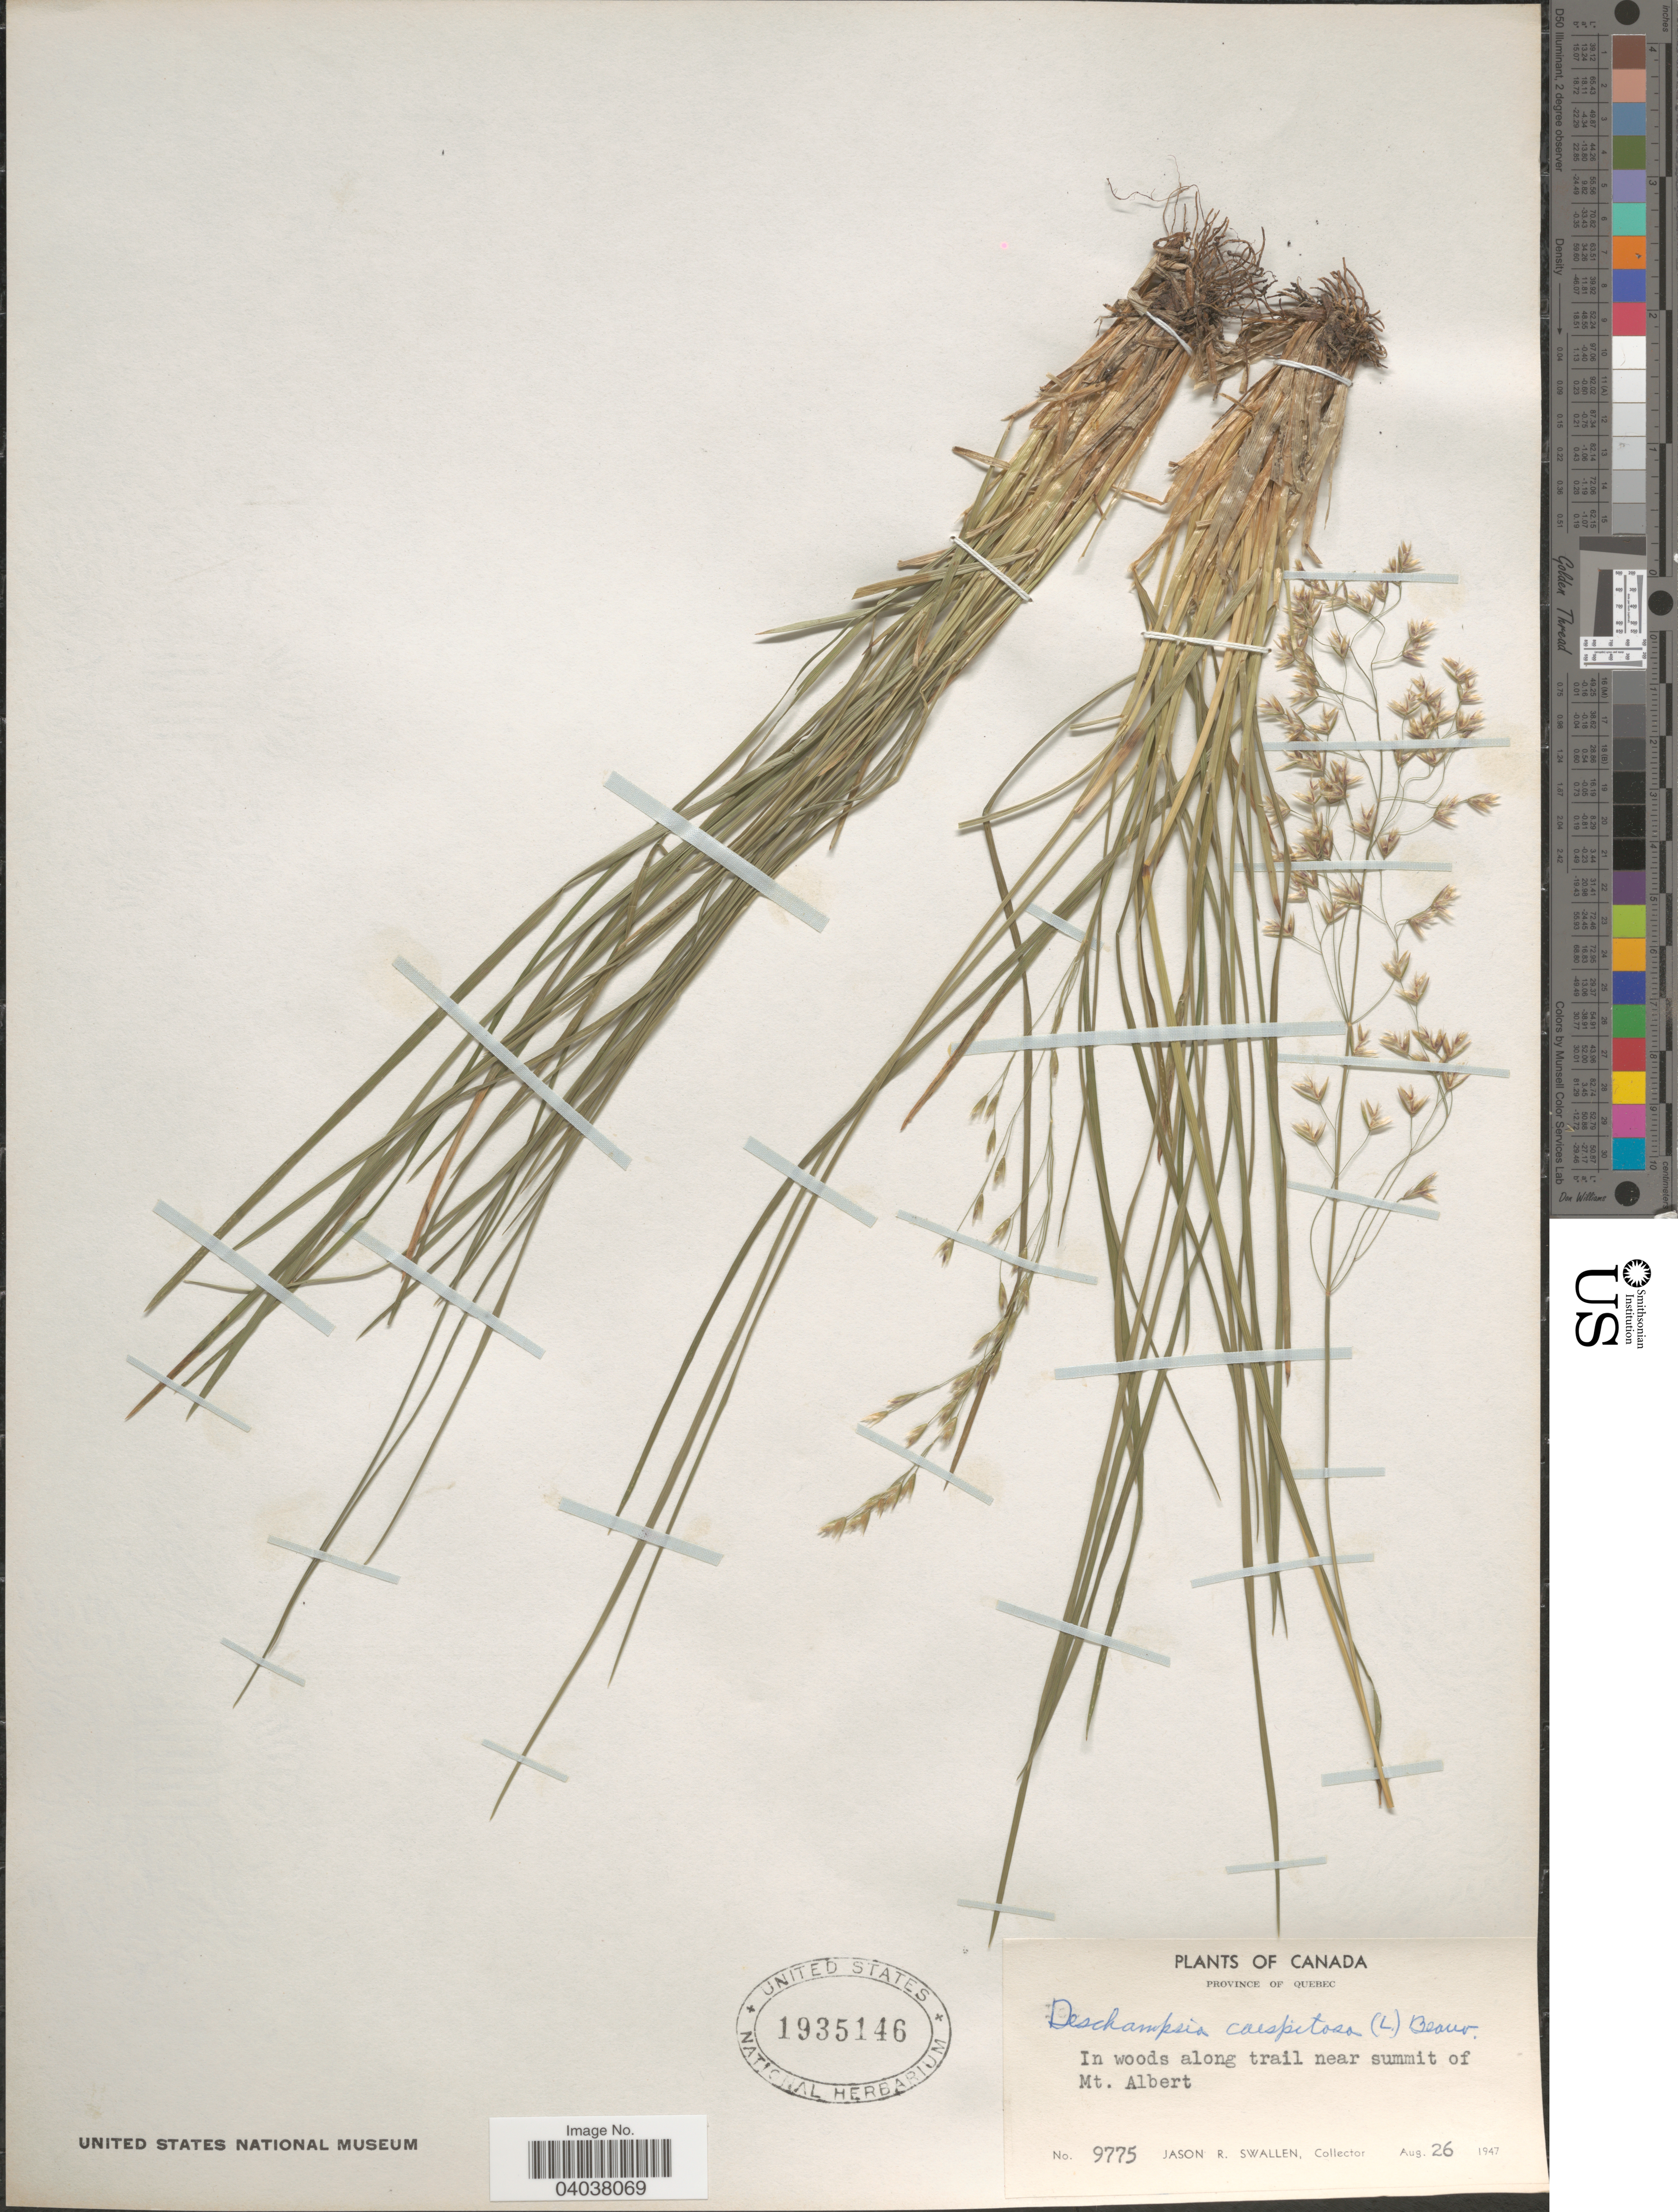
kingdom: Plantae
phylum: Tracheophyta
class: Liliopsida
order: Poales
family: Poaceae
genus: Deschampsia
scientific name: Deschampsia cespitosa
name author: (L.) P. Beauv.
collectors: J. R. Swallen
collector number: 9775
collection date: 1947-08-26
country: Canada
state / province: Quebec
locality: In woods along trail near summit of Mt. Albert.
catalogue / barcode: US 1935146